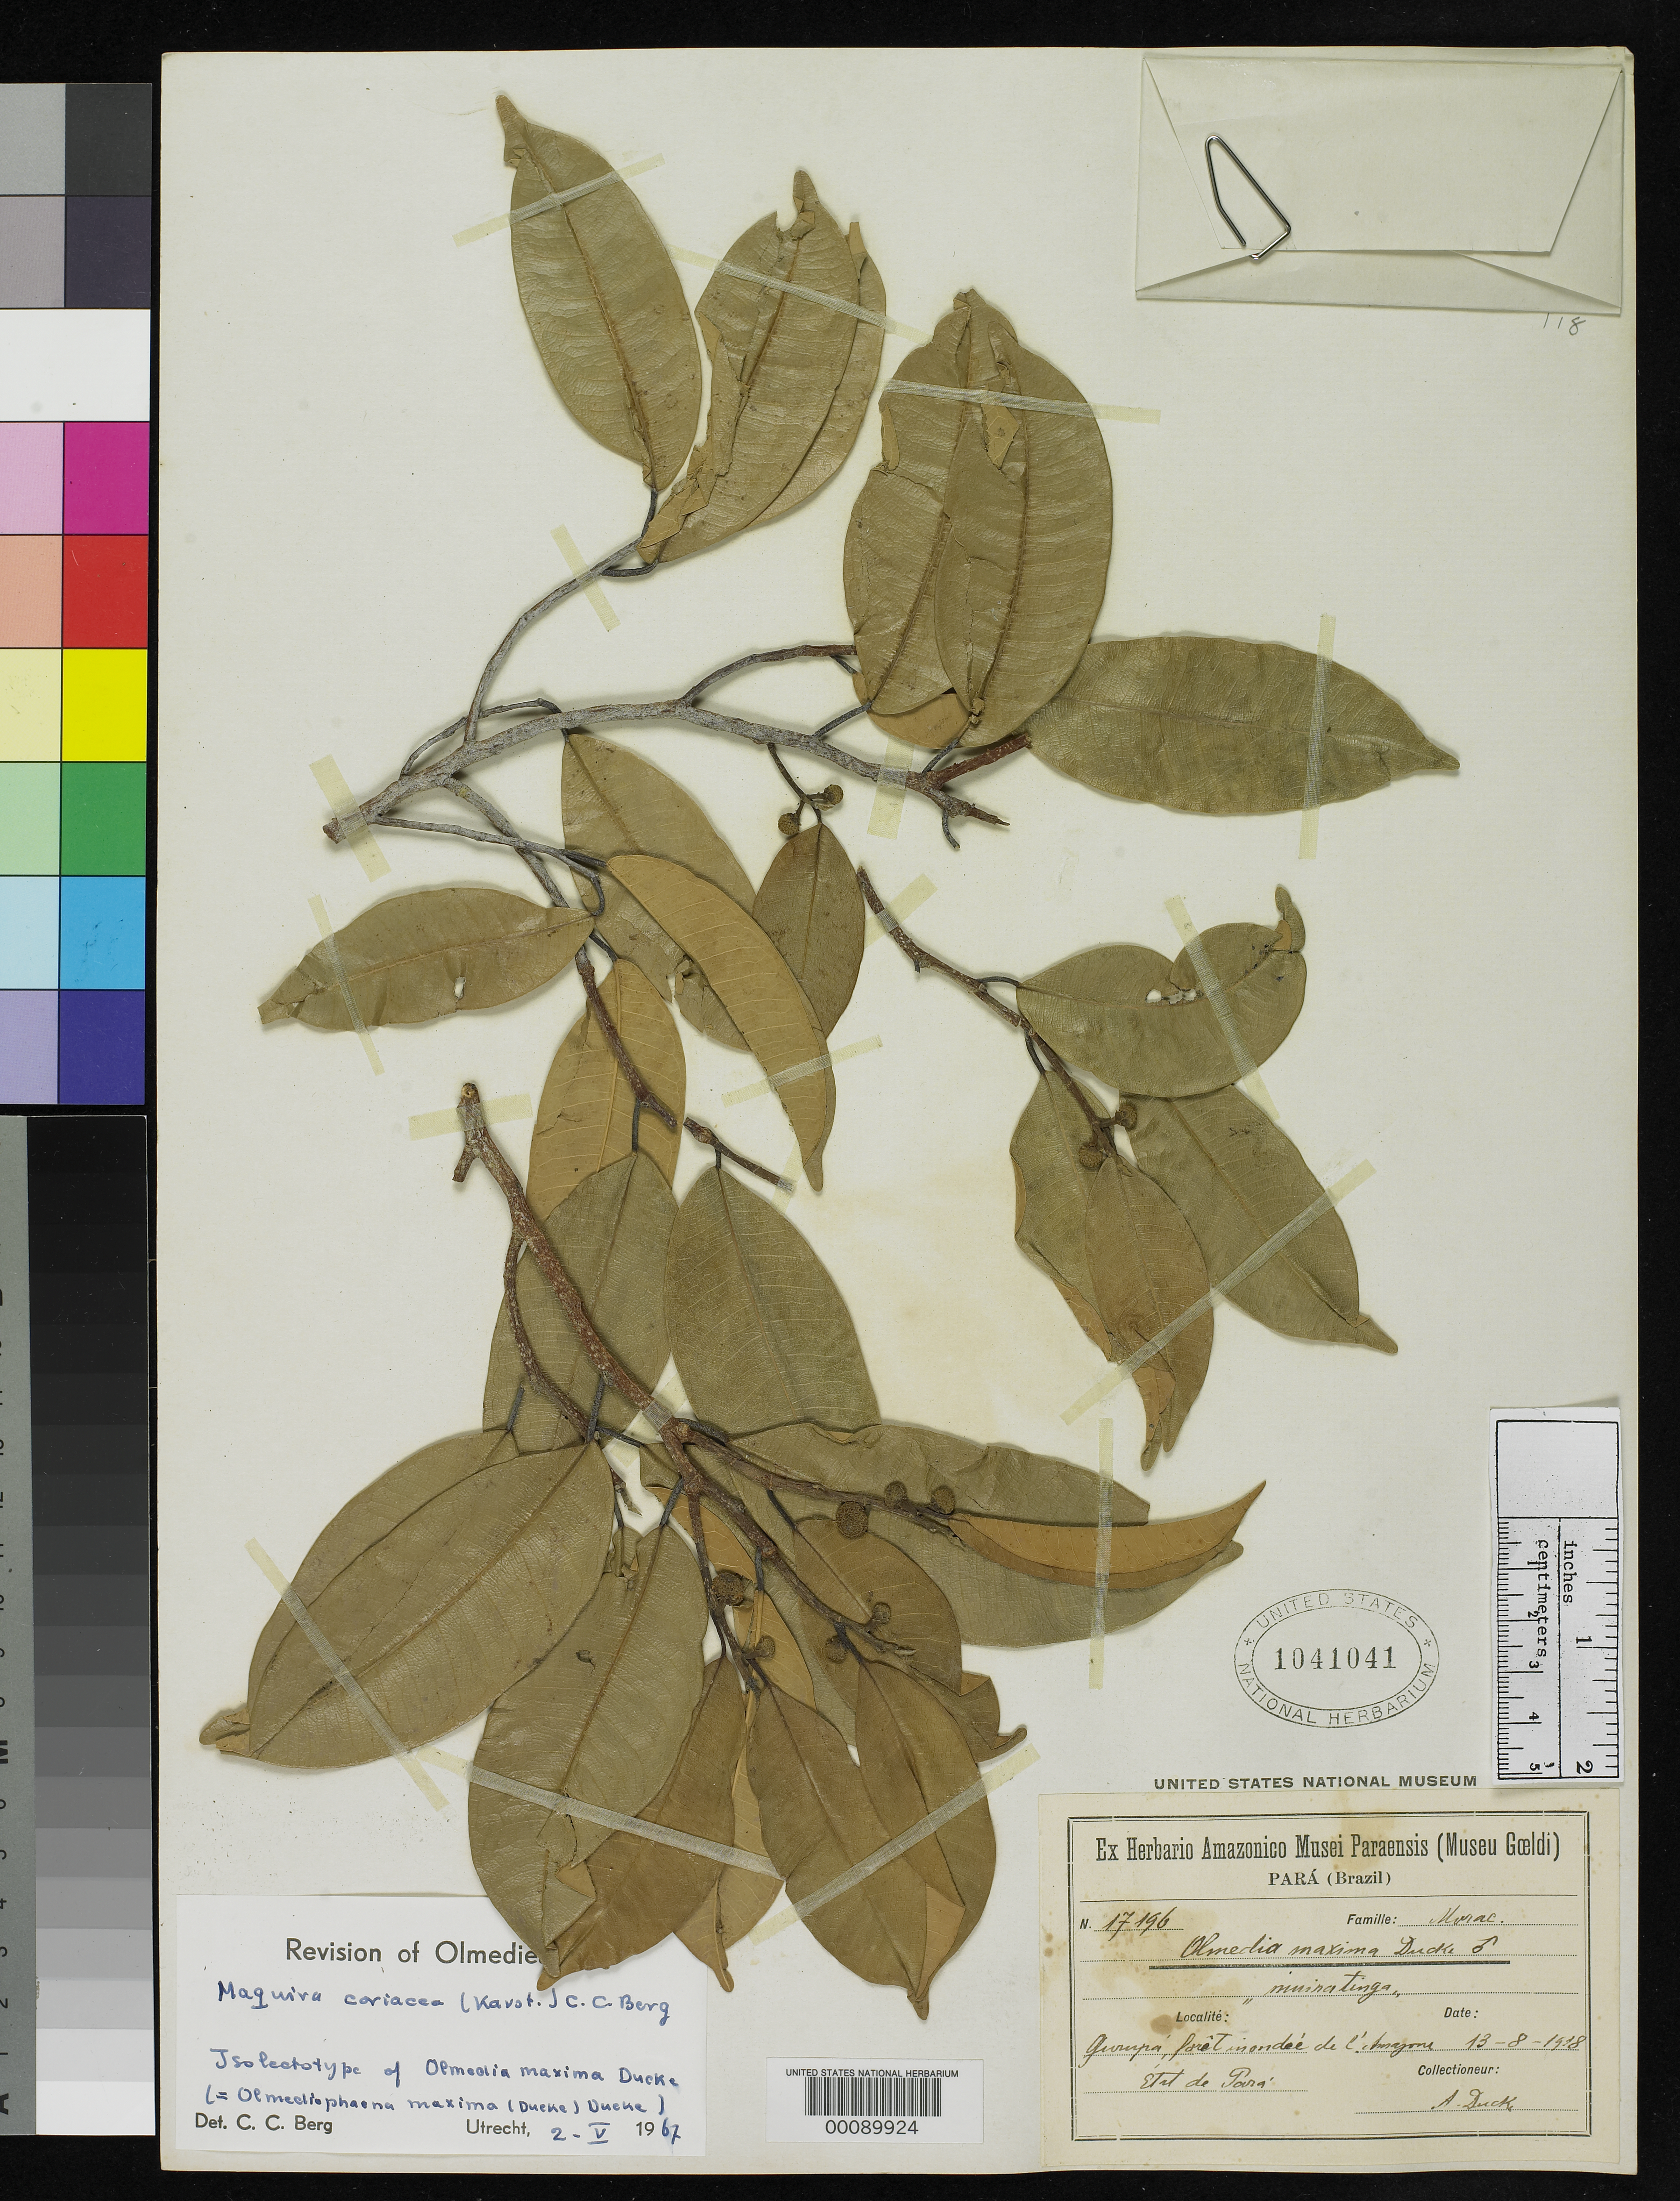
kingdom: Plantae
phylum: Tracheophyta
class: Magnoliopsida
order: Rosales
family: Moraceae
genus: Olmedia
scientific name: Olmedia maxima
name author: Ducke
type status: Isolectotype; Syntype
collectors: A. Ducke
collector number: Mus. Goeldi 17196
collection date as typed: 13 Aug 1918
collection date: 1918-08-13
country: Brazil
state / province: Pará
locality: Gurupa.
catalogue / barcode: US 1041041